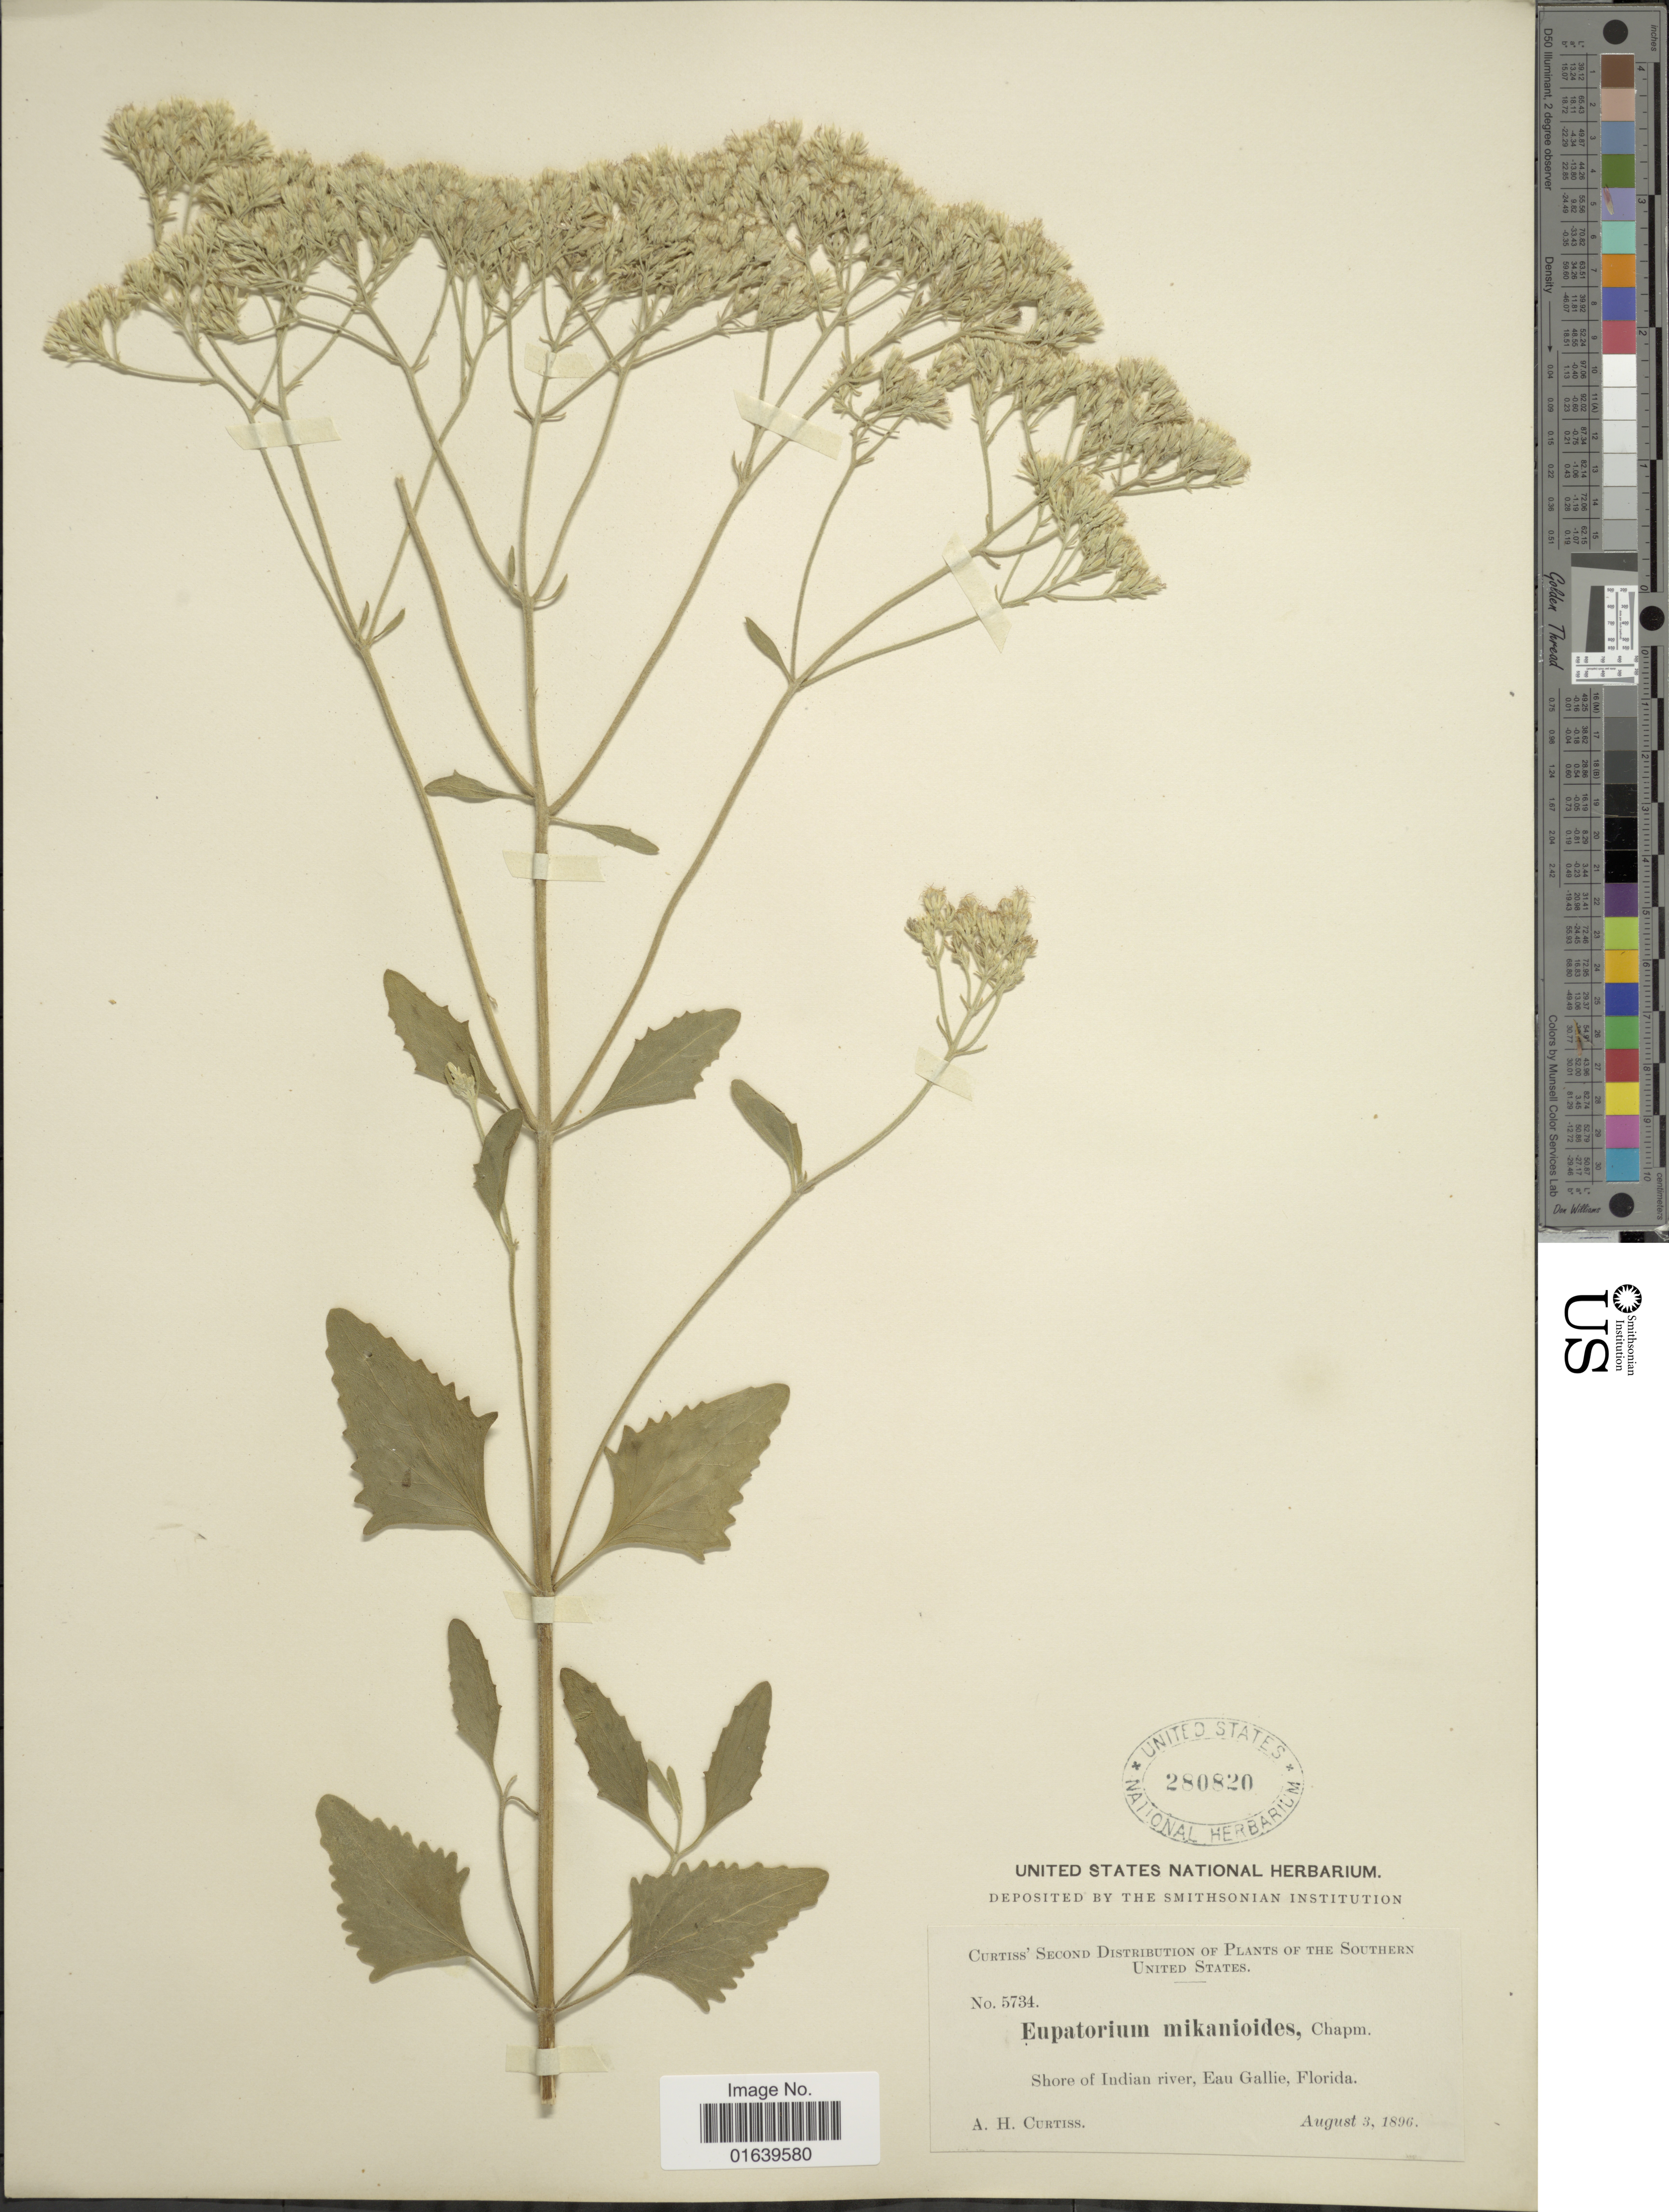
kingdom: Plantae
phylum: Tracheophyta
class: Magnoliopsida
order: Asterales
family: Asteraceae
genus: Eupatorium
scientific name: Eupatorium mikanioides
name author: Chapman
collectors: A. H. Curtiss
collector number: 5734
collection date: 1896-08-03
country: United States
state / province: Florida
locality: Shore of Indian river, Eau Gallie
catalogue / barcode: US 280820